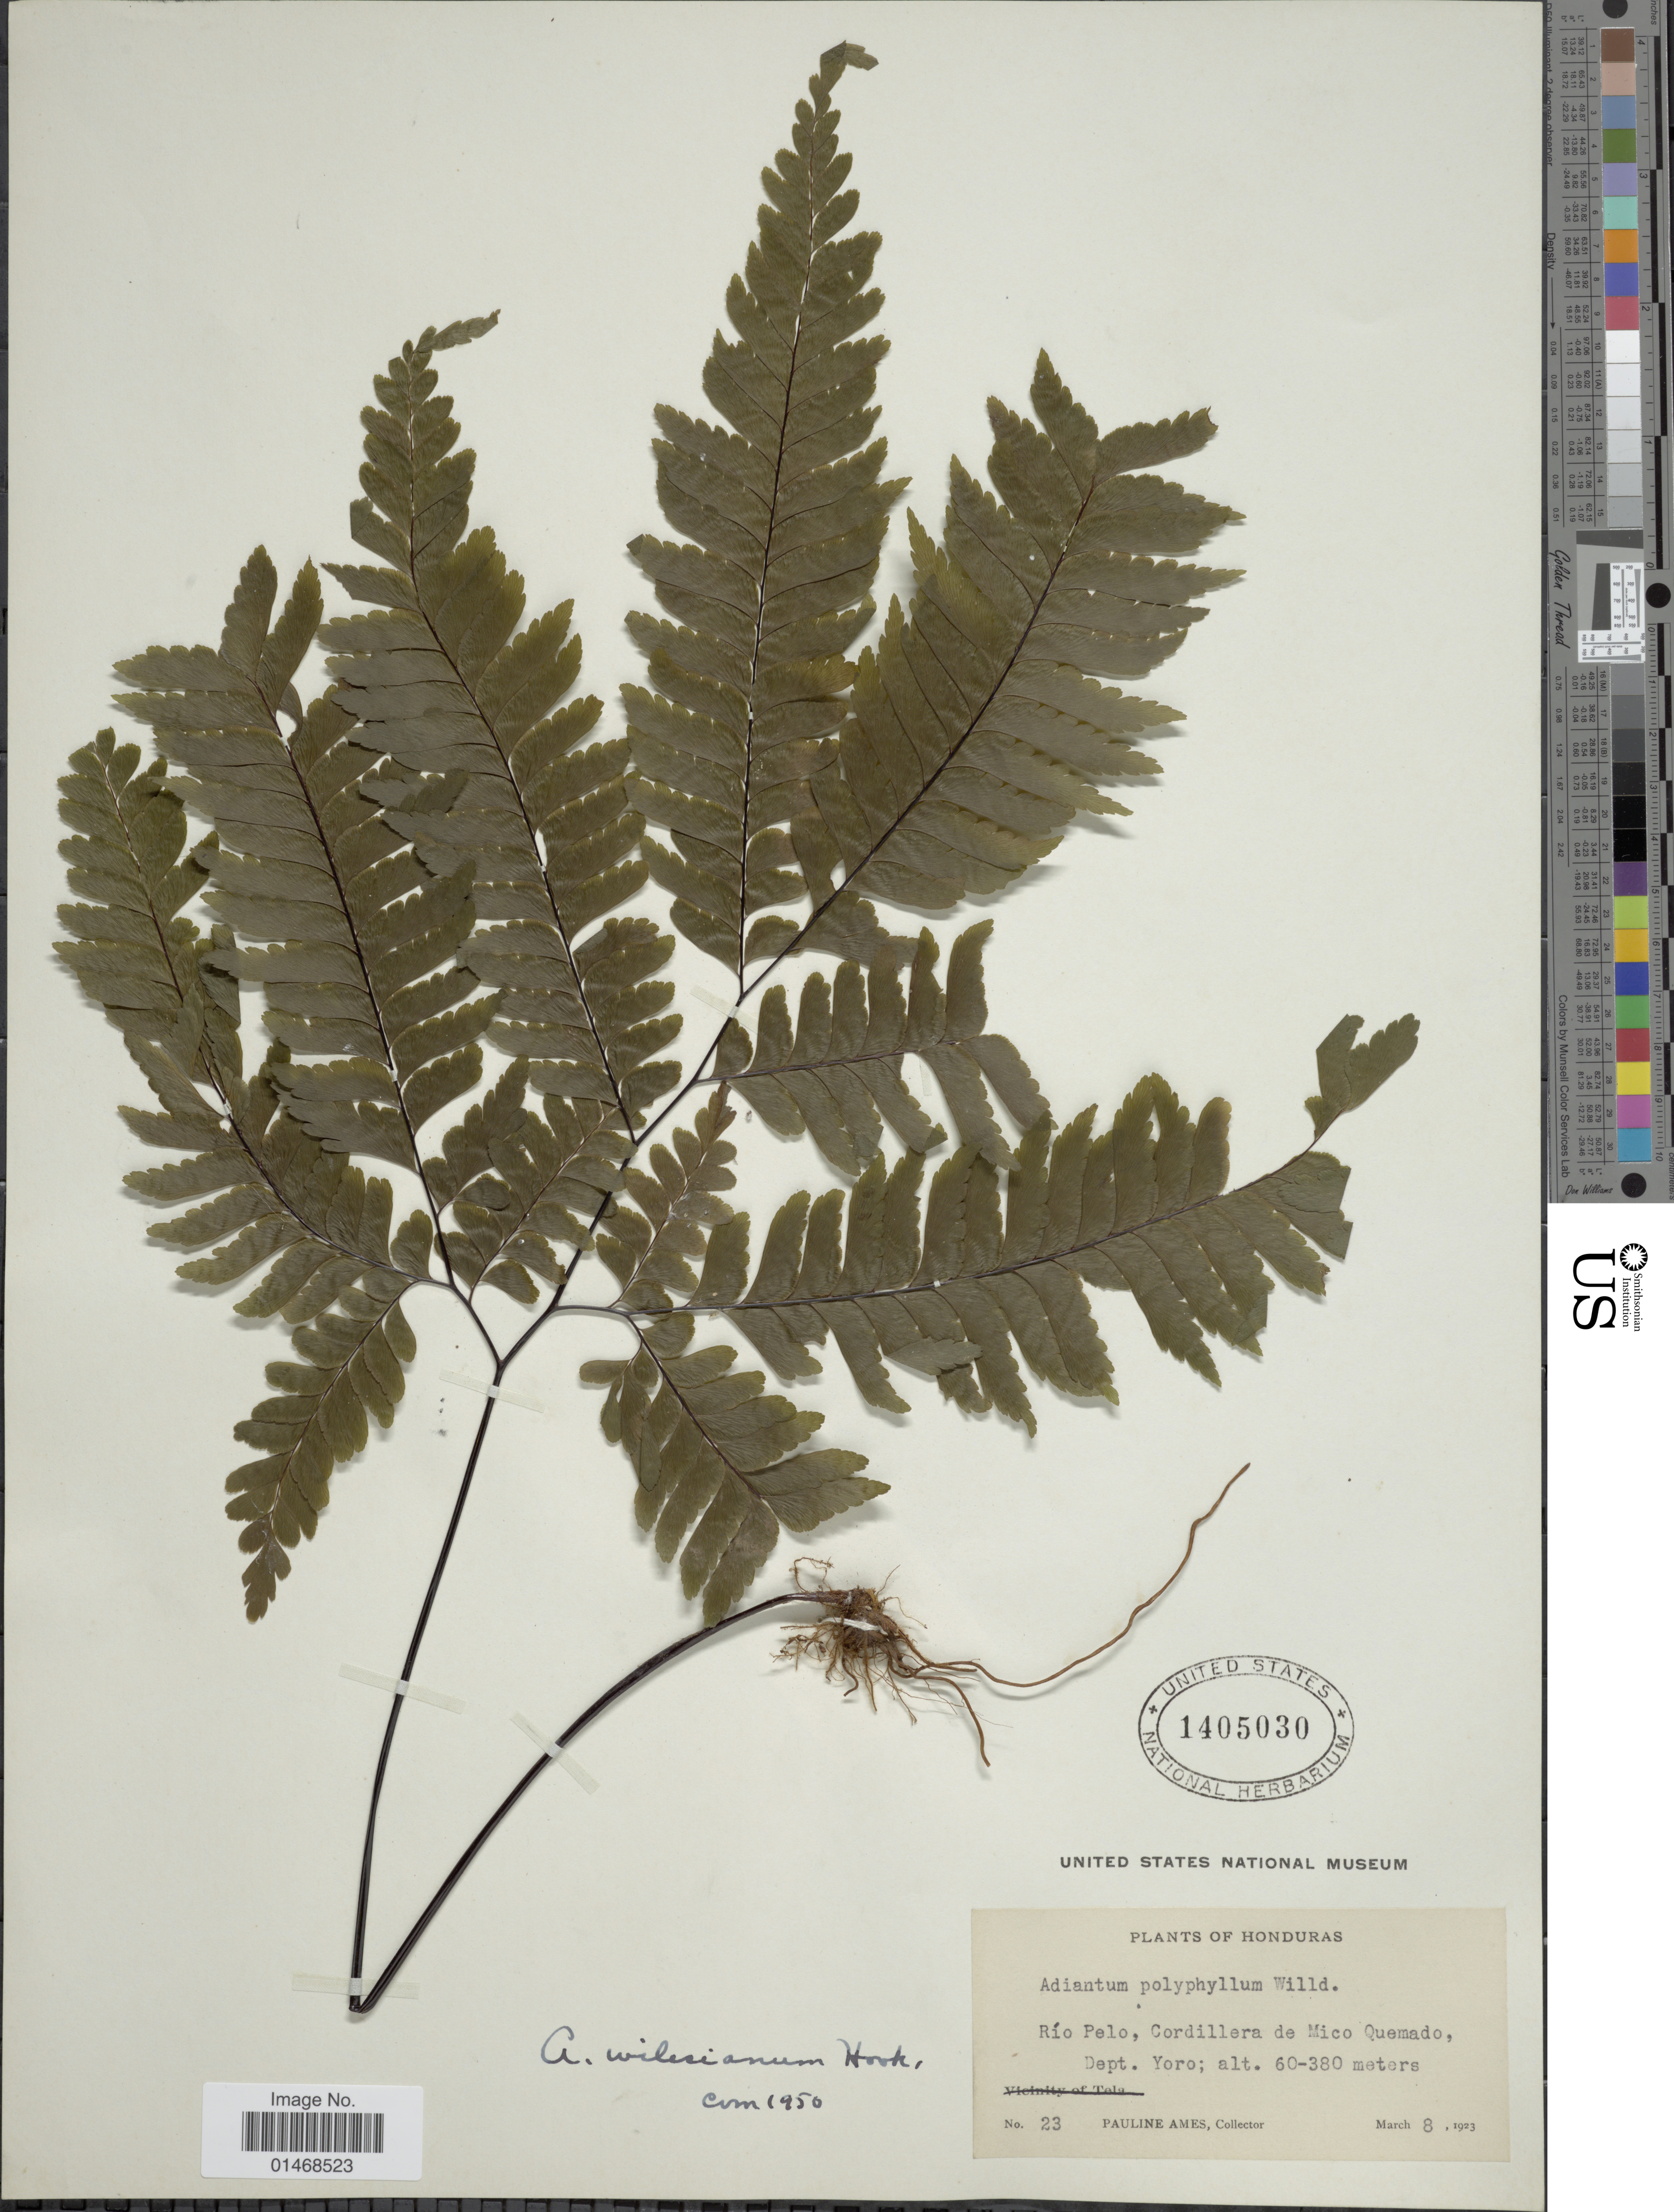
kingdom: Plantae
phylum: Tracheophyta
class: Polypodiopsida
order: Polypodiales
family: Pteridaceae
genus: Adiantum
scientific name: Adiantum wilesianum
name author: Hook.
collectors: P. Ames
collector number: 23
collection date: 1923-03-08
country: Honduras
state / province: Yoro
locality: Río Pelo, Cordillera de Mico Quemado, Dept. Yoro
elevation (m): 60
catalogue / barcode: US 1405030